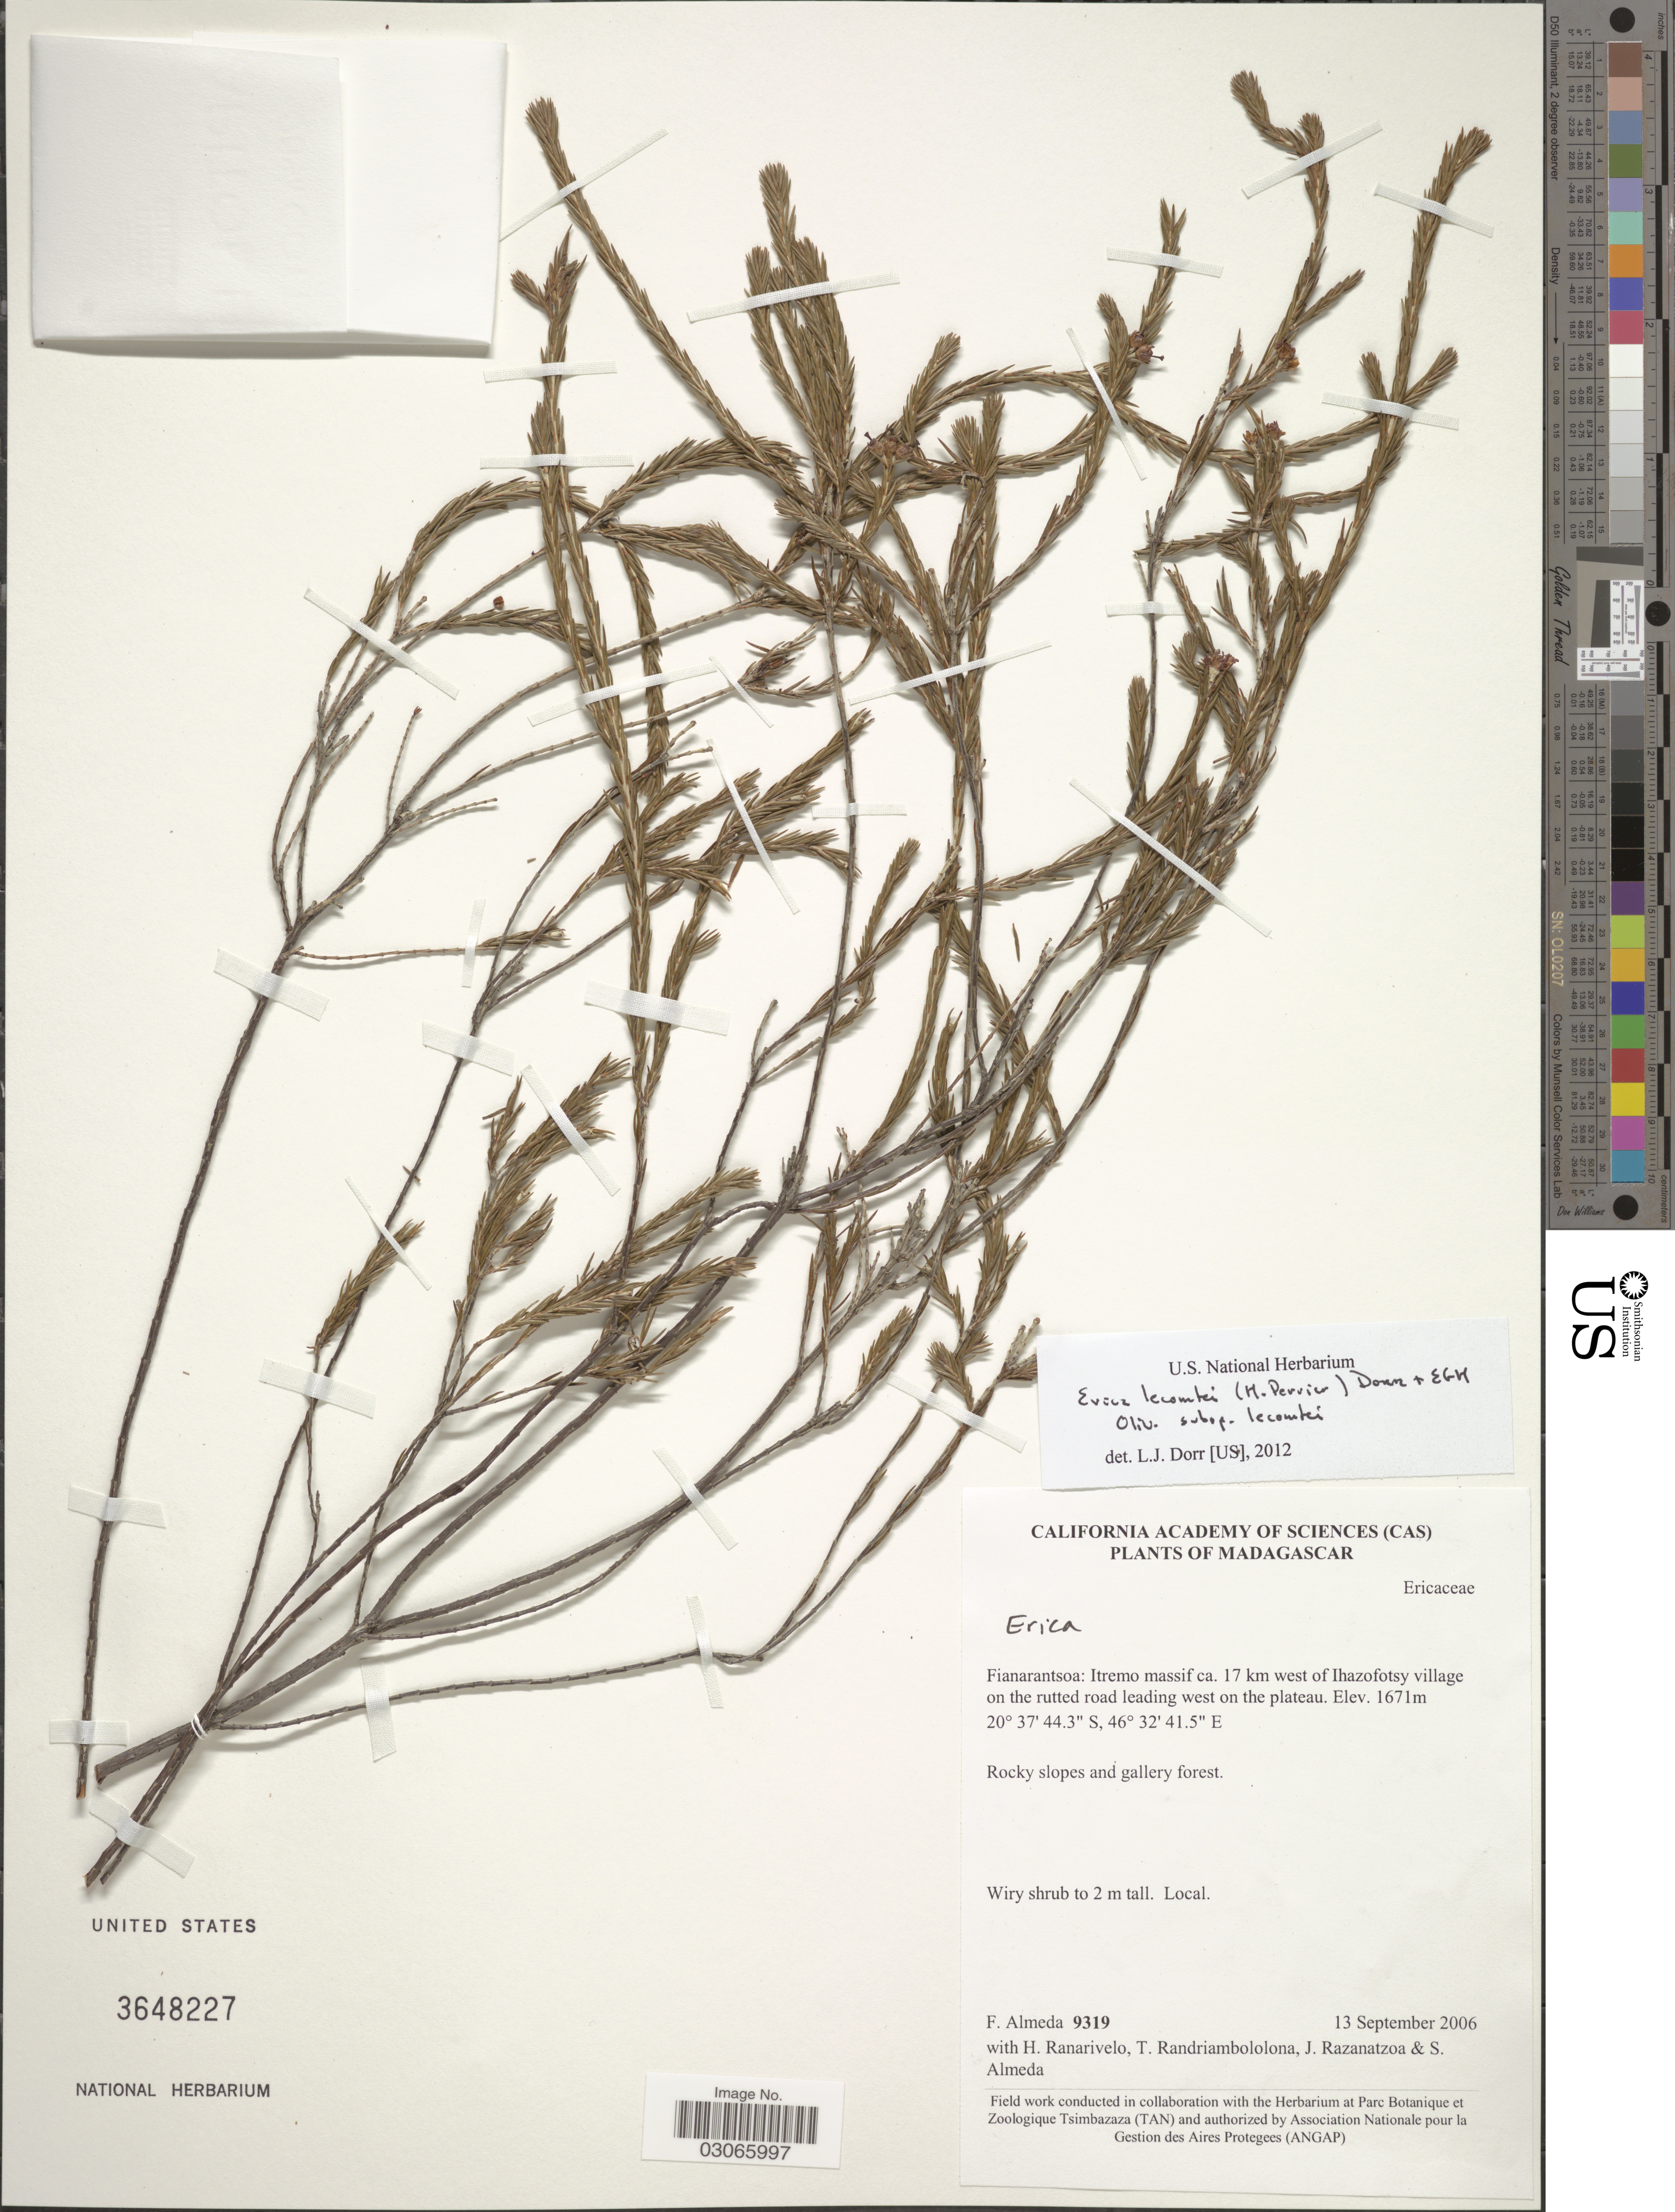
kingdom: Plantae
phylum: Tracheophyta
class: Magnoliopsida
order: Ericales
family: Ericaceae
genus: Erica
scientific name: Erica lecomtei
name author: (H. Perrier) Dorr & E.G.H. Oliv.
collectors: F. Almeda, H. Ranarivelo, T. Randriambololona, J. Razanatzoa & S. Almeda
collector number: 9319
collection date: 2006-09-13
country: Madagascar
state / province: Amoron'i Mania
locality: Itremo massif ca. 17 km west of Ihazofotsy village on the cutted road leading west on the plateau.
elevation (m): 1671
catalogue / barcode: US 3648227